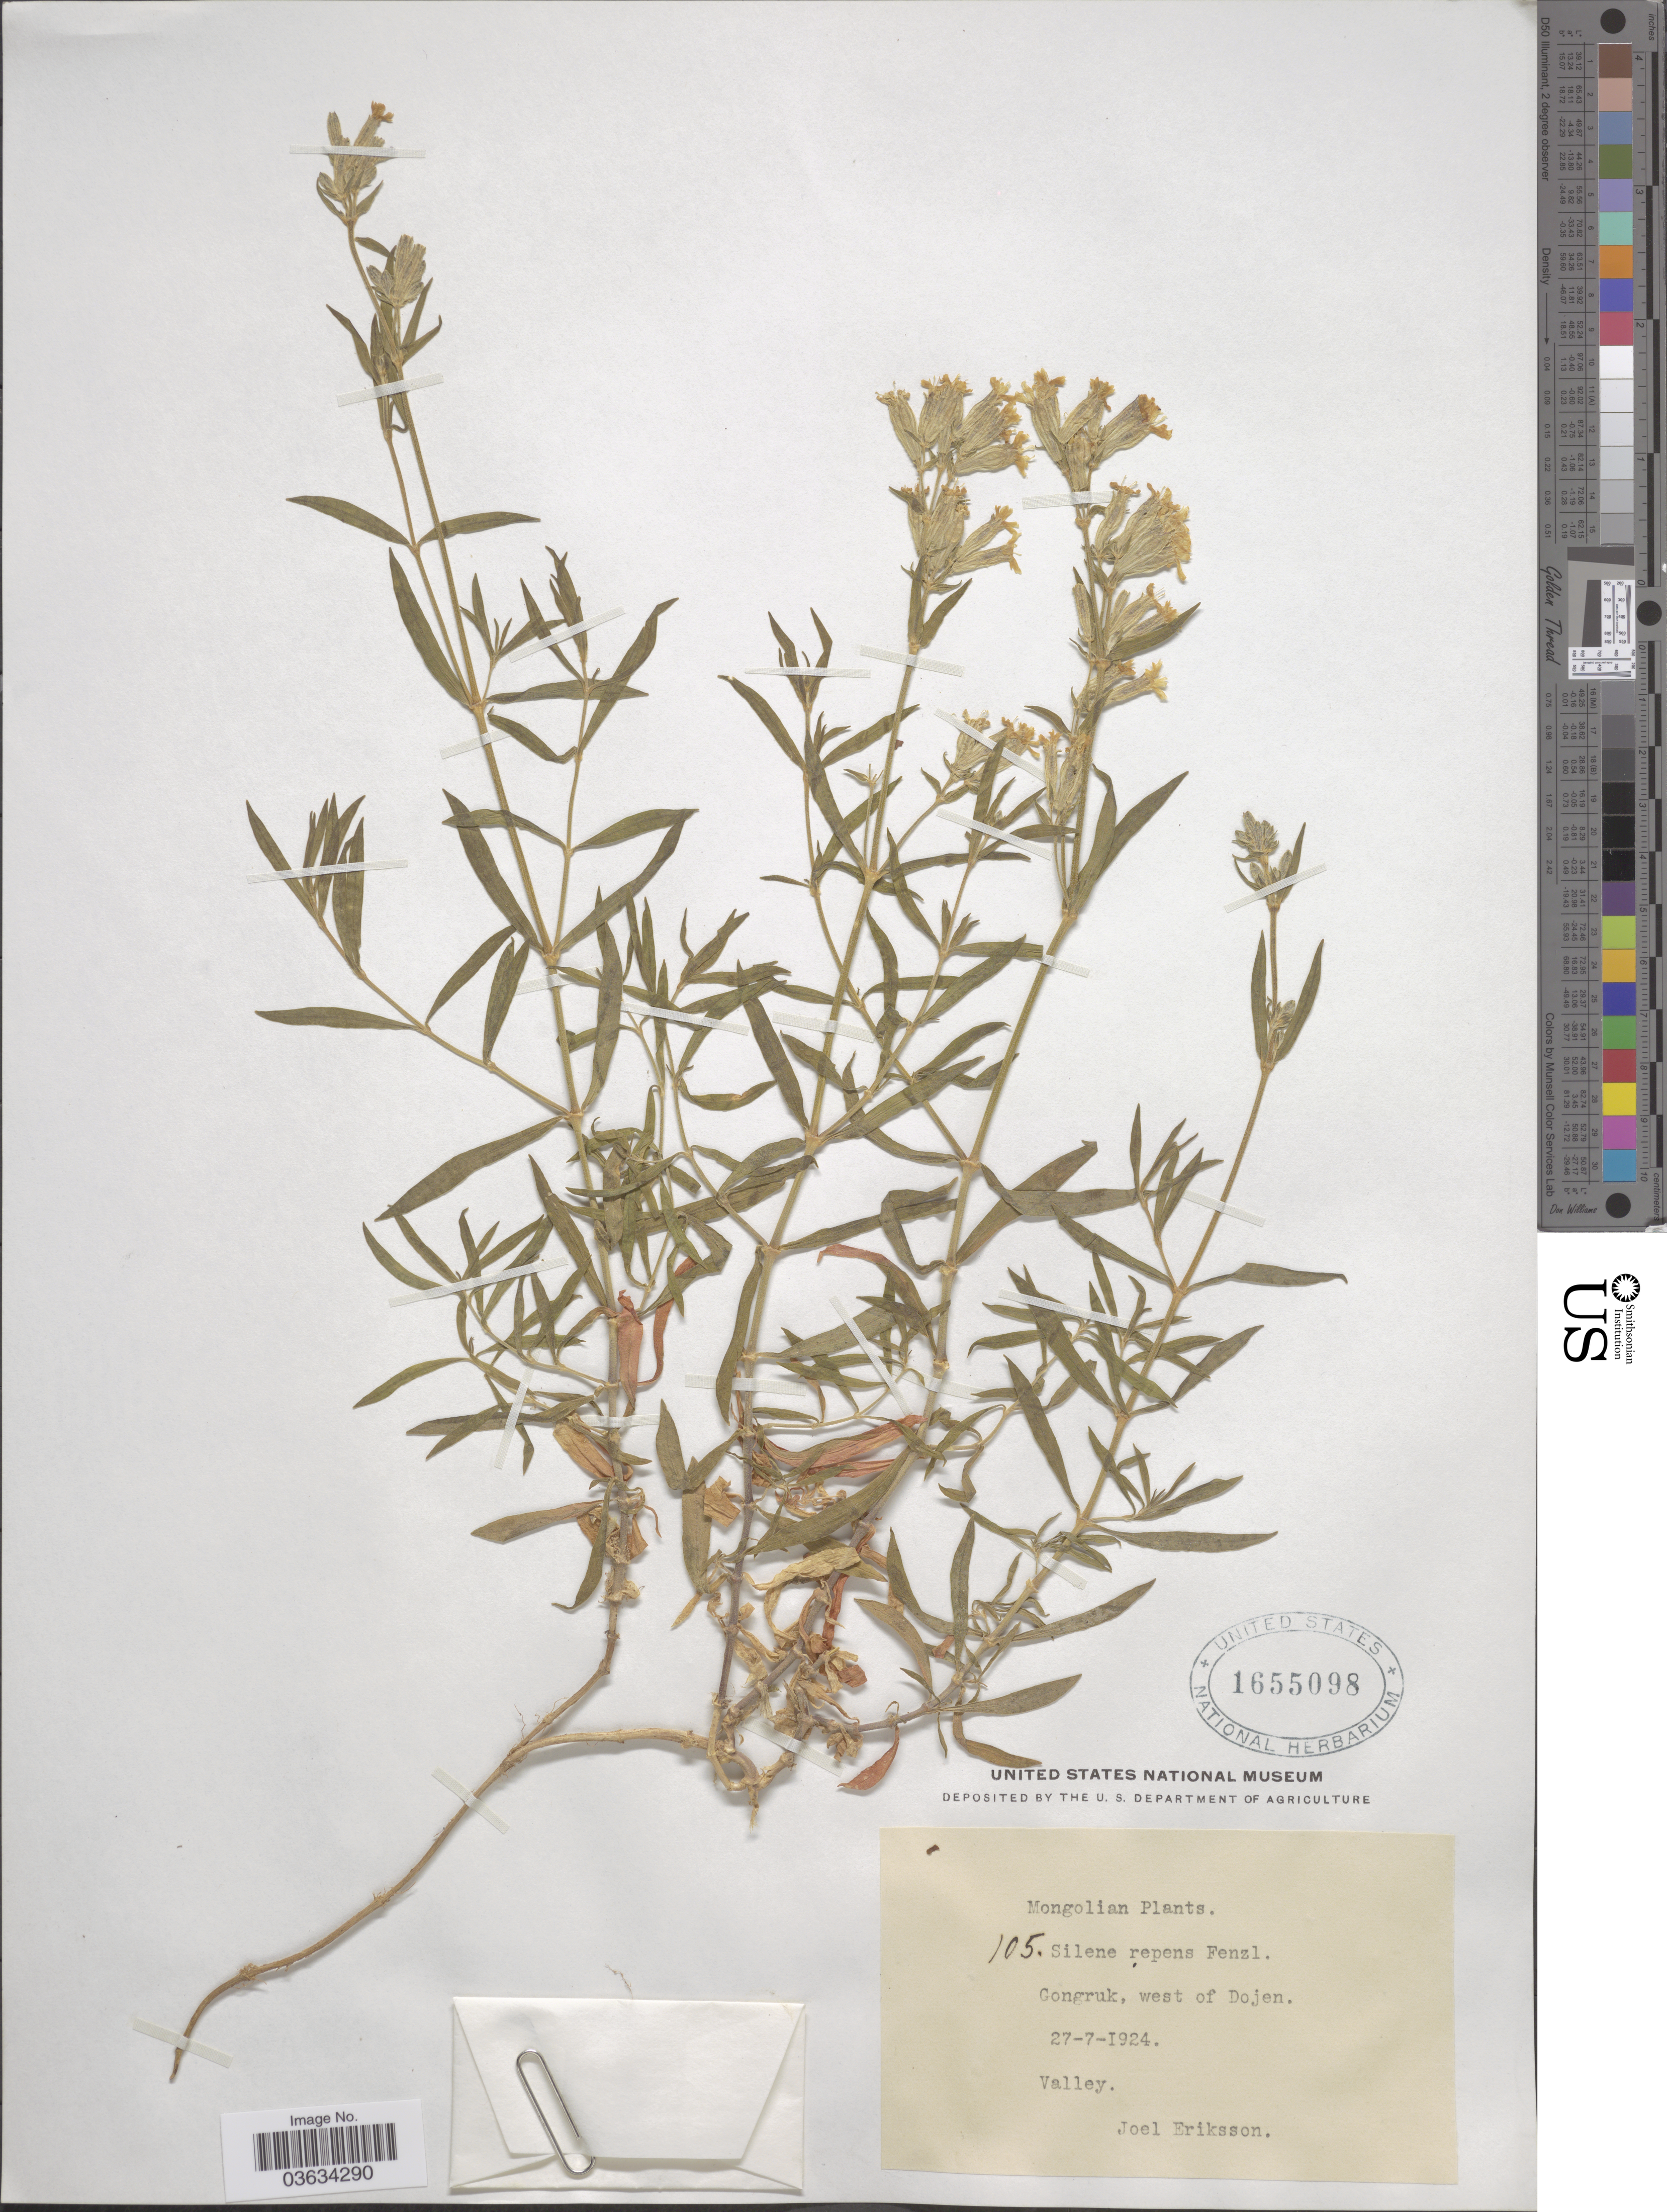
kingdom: Plantae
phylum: Tracheophyta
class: Magnoliopsida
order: Caryophyllales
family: Caryophyllaceae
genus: Silene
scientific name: Silene repens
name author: Patrin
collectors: J. Eriksson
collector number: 105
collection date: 1924-07-27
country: Mongolia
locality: Gongruk, west of Dojen.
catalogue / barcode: US 1655098